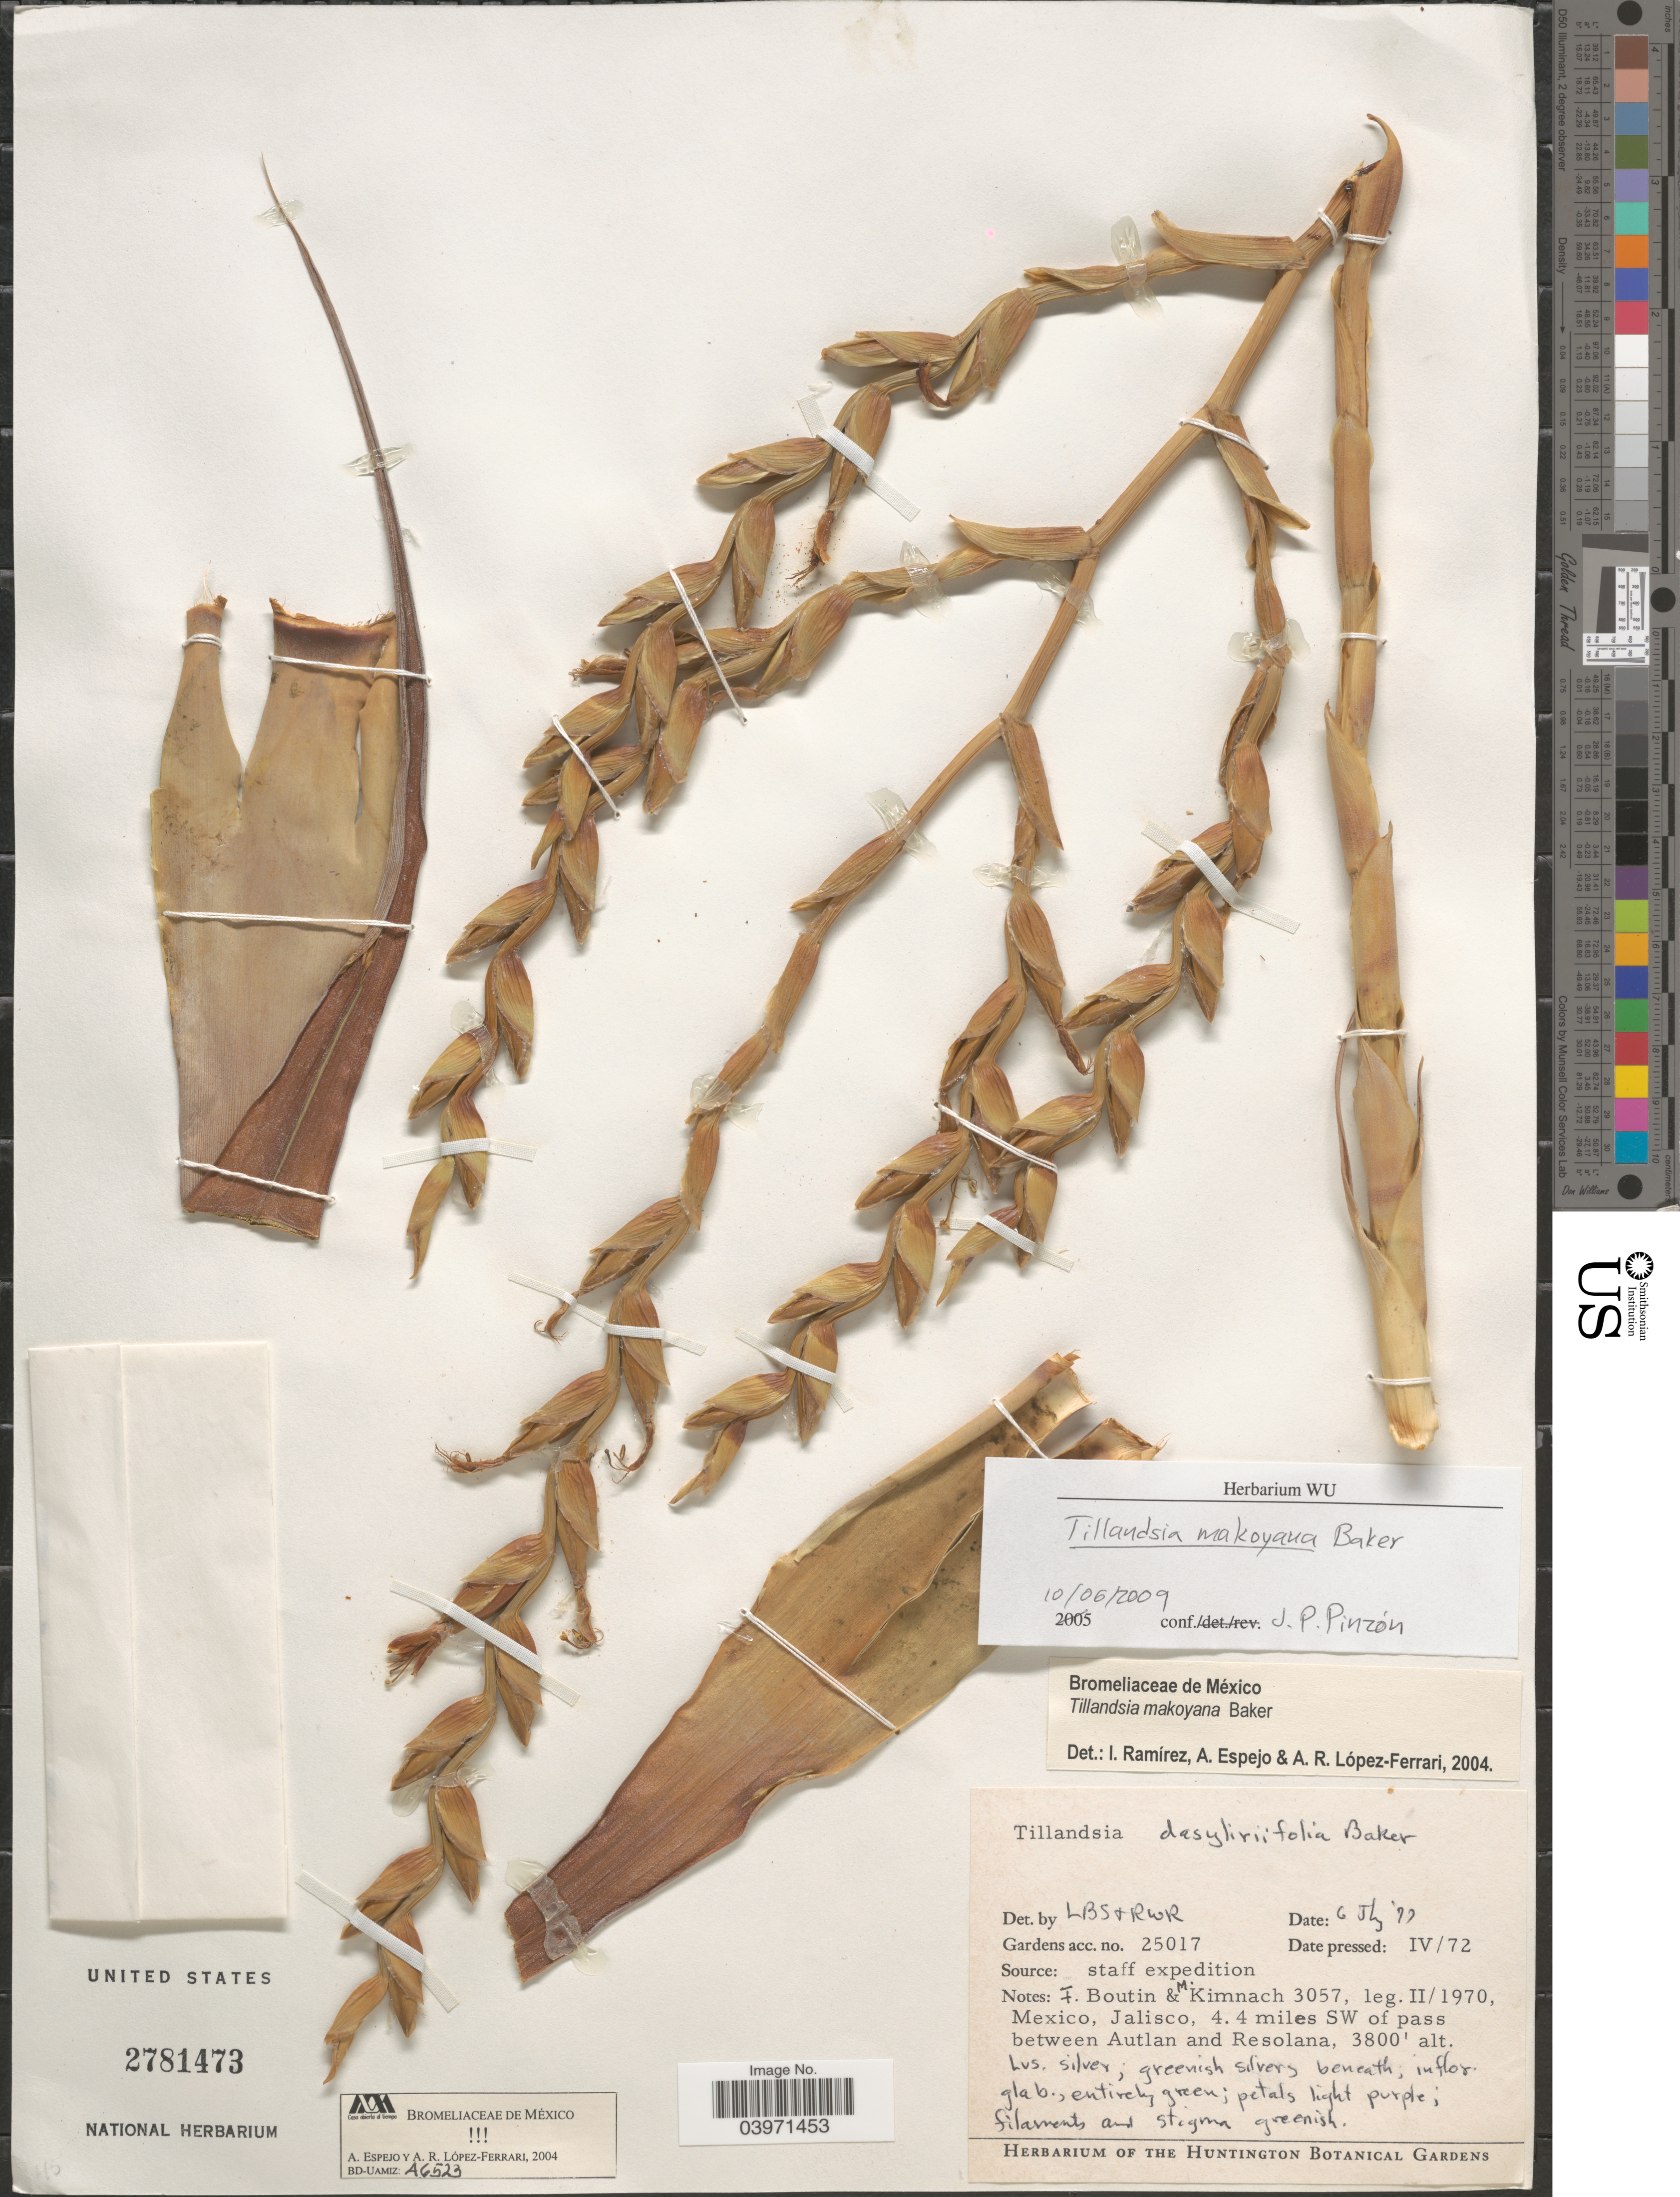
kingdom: Plantae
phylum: Tracheophyta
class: Liliopsida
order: Poales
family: Bromeliaceae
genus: Tillandsia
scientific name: Tillandsia makoyana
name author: Baker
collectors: F. Boutin & M. W. Kimnach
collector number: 3057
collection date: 1970-02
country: Mexico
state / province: Jalisco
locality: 4.4 miles SW of pass between Autlan and Resolana.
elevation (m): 1158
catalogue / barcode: US 2781473